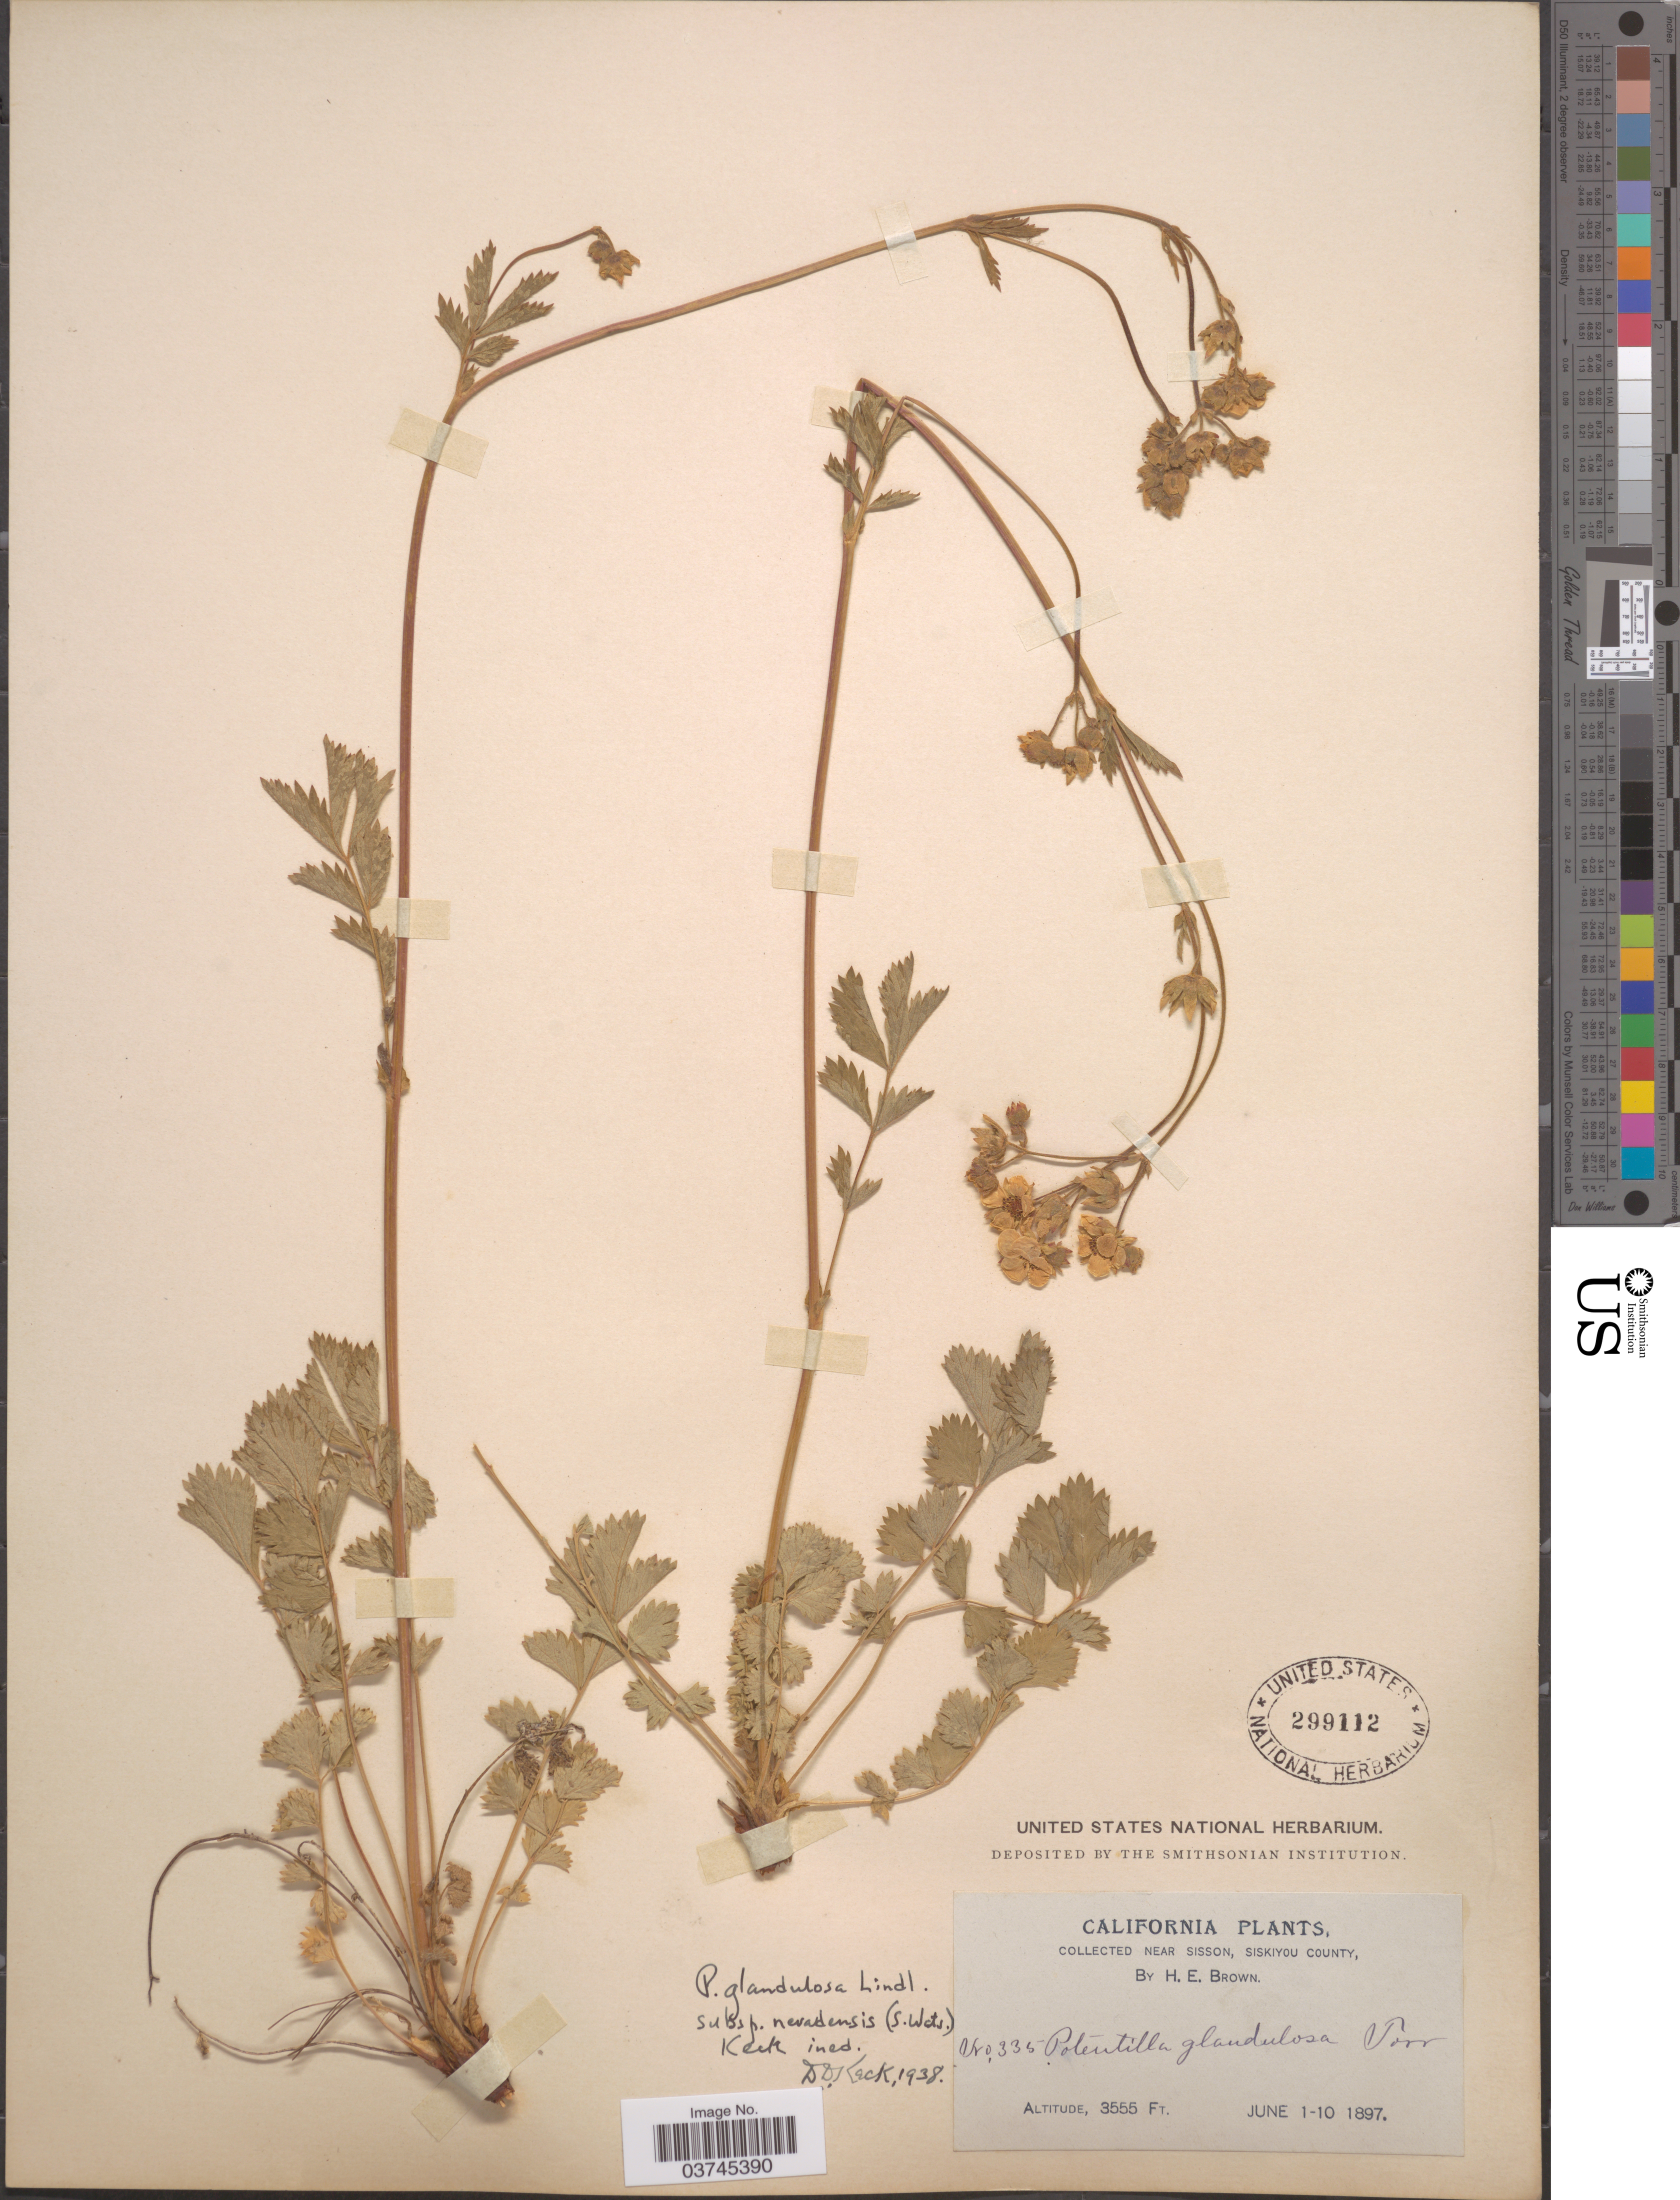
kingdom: Plantae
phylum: Tracheophyta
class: Magnoliopsida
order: Rosales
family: Rosaceae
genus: Drymocallis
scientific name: Drymocallis lactea var. austiniae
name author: (Jeps.) Ertter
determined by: Strong, Mark T., (BOT), Smithsonian Institution - National Museum of Natural History (UNITED STATES)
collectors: H. E. Brown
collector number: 335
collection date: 1897-06-01/1897-06-10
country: United States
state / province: California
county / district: Siskiyou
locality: Near Sisson, Siskiyou County.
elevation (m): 1084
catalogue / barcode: US 299112